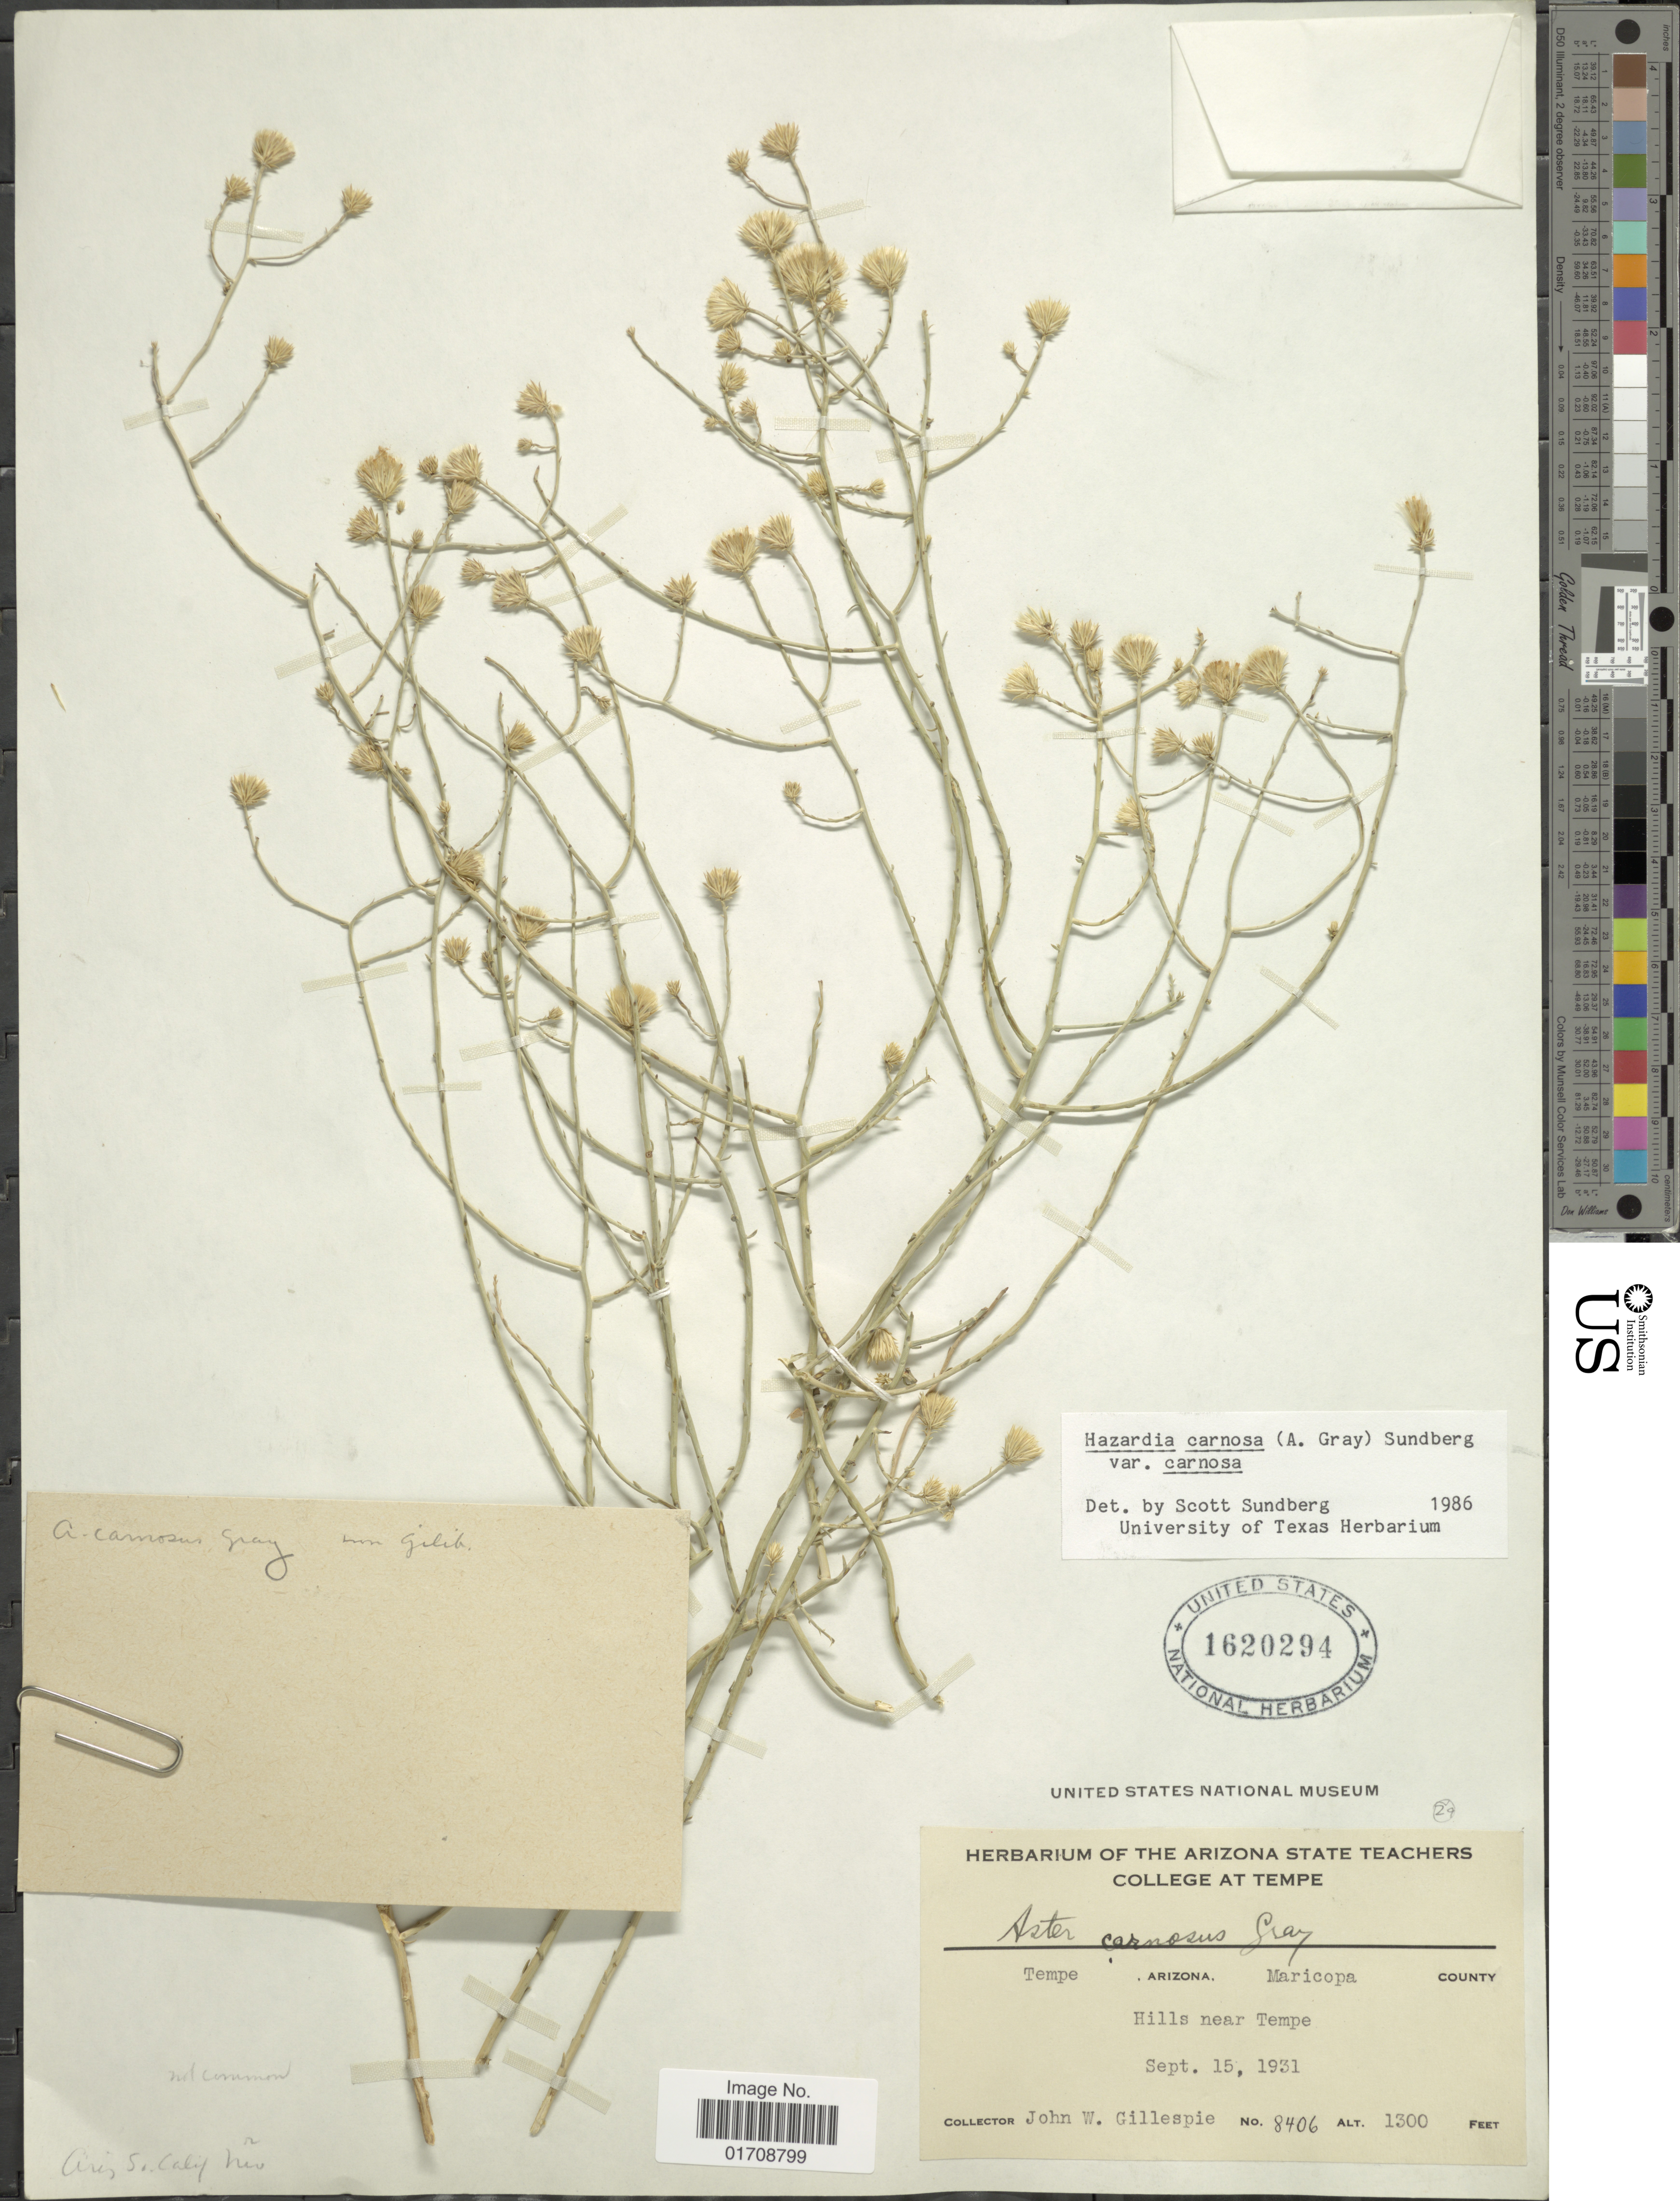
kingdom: Plantae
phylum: Tracheophyta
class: Magnoliopsida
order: Asterales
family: Asteraceae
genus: Machaeranthera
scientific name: Machaeranthera carnosa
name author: (A. Gray) G.L. Nesom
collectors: J. W. Gillespie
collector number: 8406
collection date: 1931-09-15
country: United States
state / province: Arizona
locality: Tempe, Maricopa County, Hills near Tempe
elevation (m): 396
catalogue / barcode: US 1620294